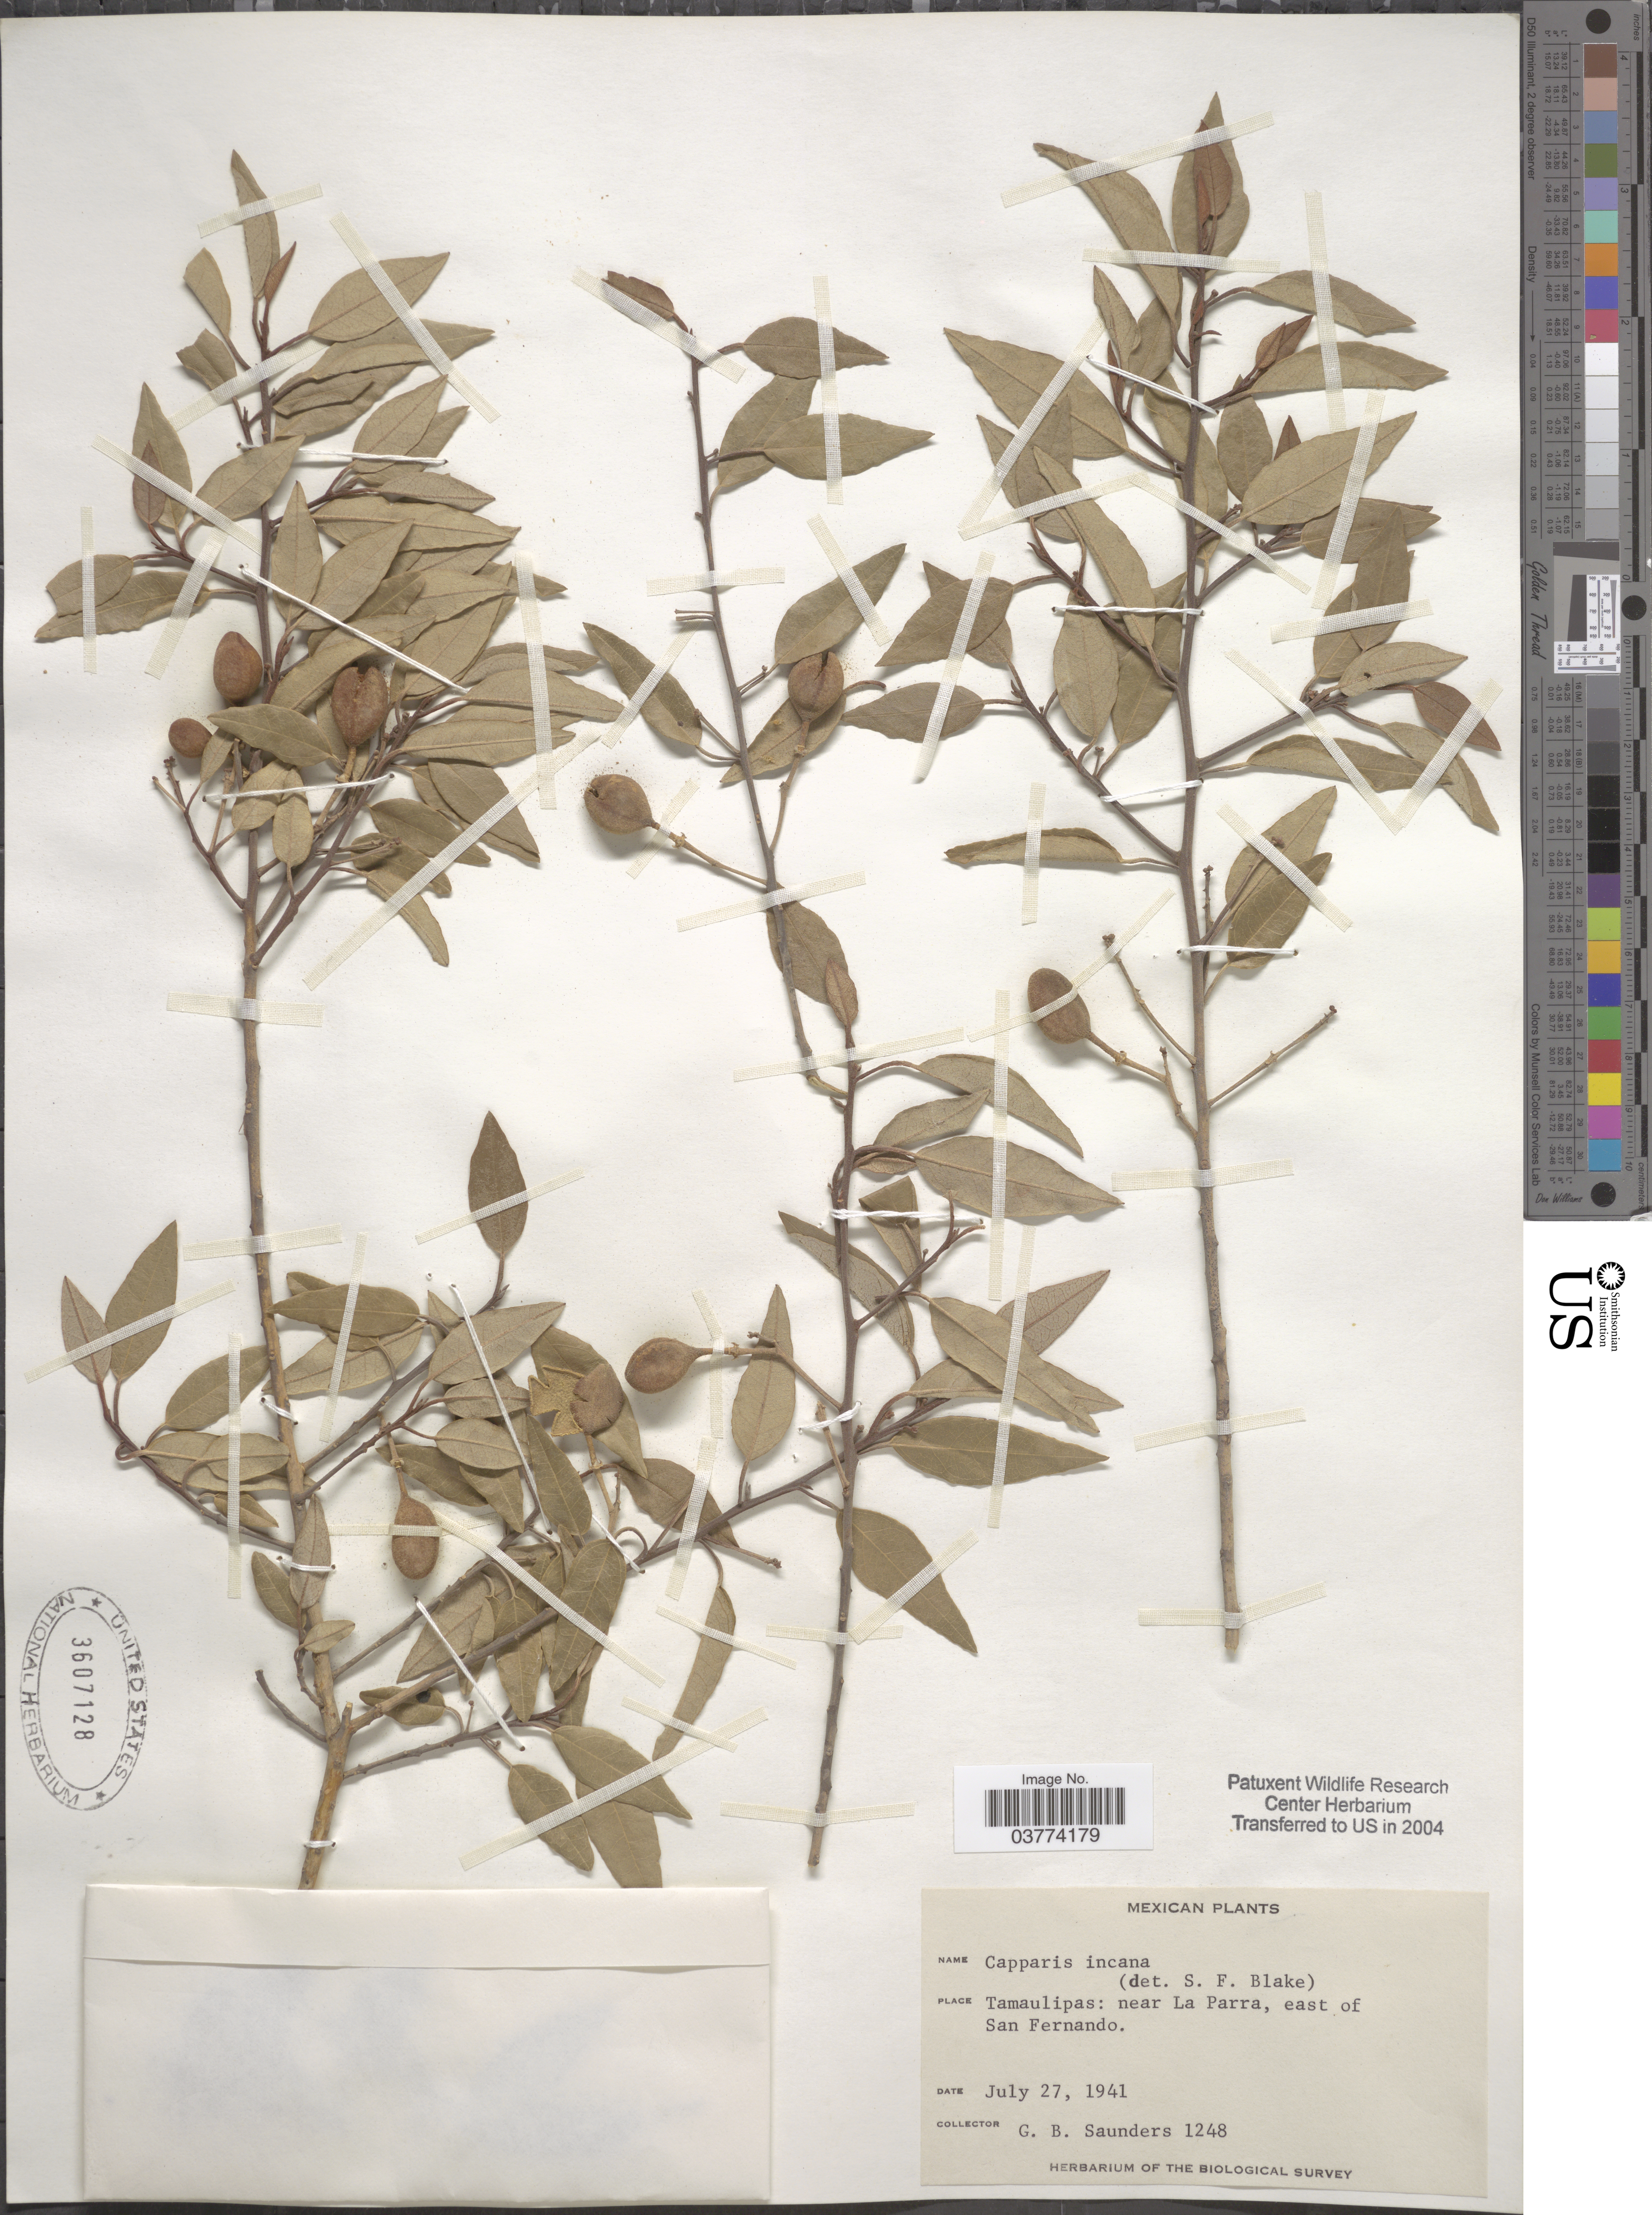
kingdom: Plantae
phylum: Tracheophyta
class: Magnoliopsida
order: Brassicales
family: Capparaceae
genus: Quadrella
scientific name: Quadrella incana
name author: (Kunth) Iltis & Cornejo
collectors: G. B. Saunders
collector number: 1248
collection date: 1941-07-27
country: Mexico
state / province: Tamaulipas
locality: Near La Parra, east of San Fernando.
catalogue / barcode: US 3607128